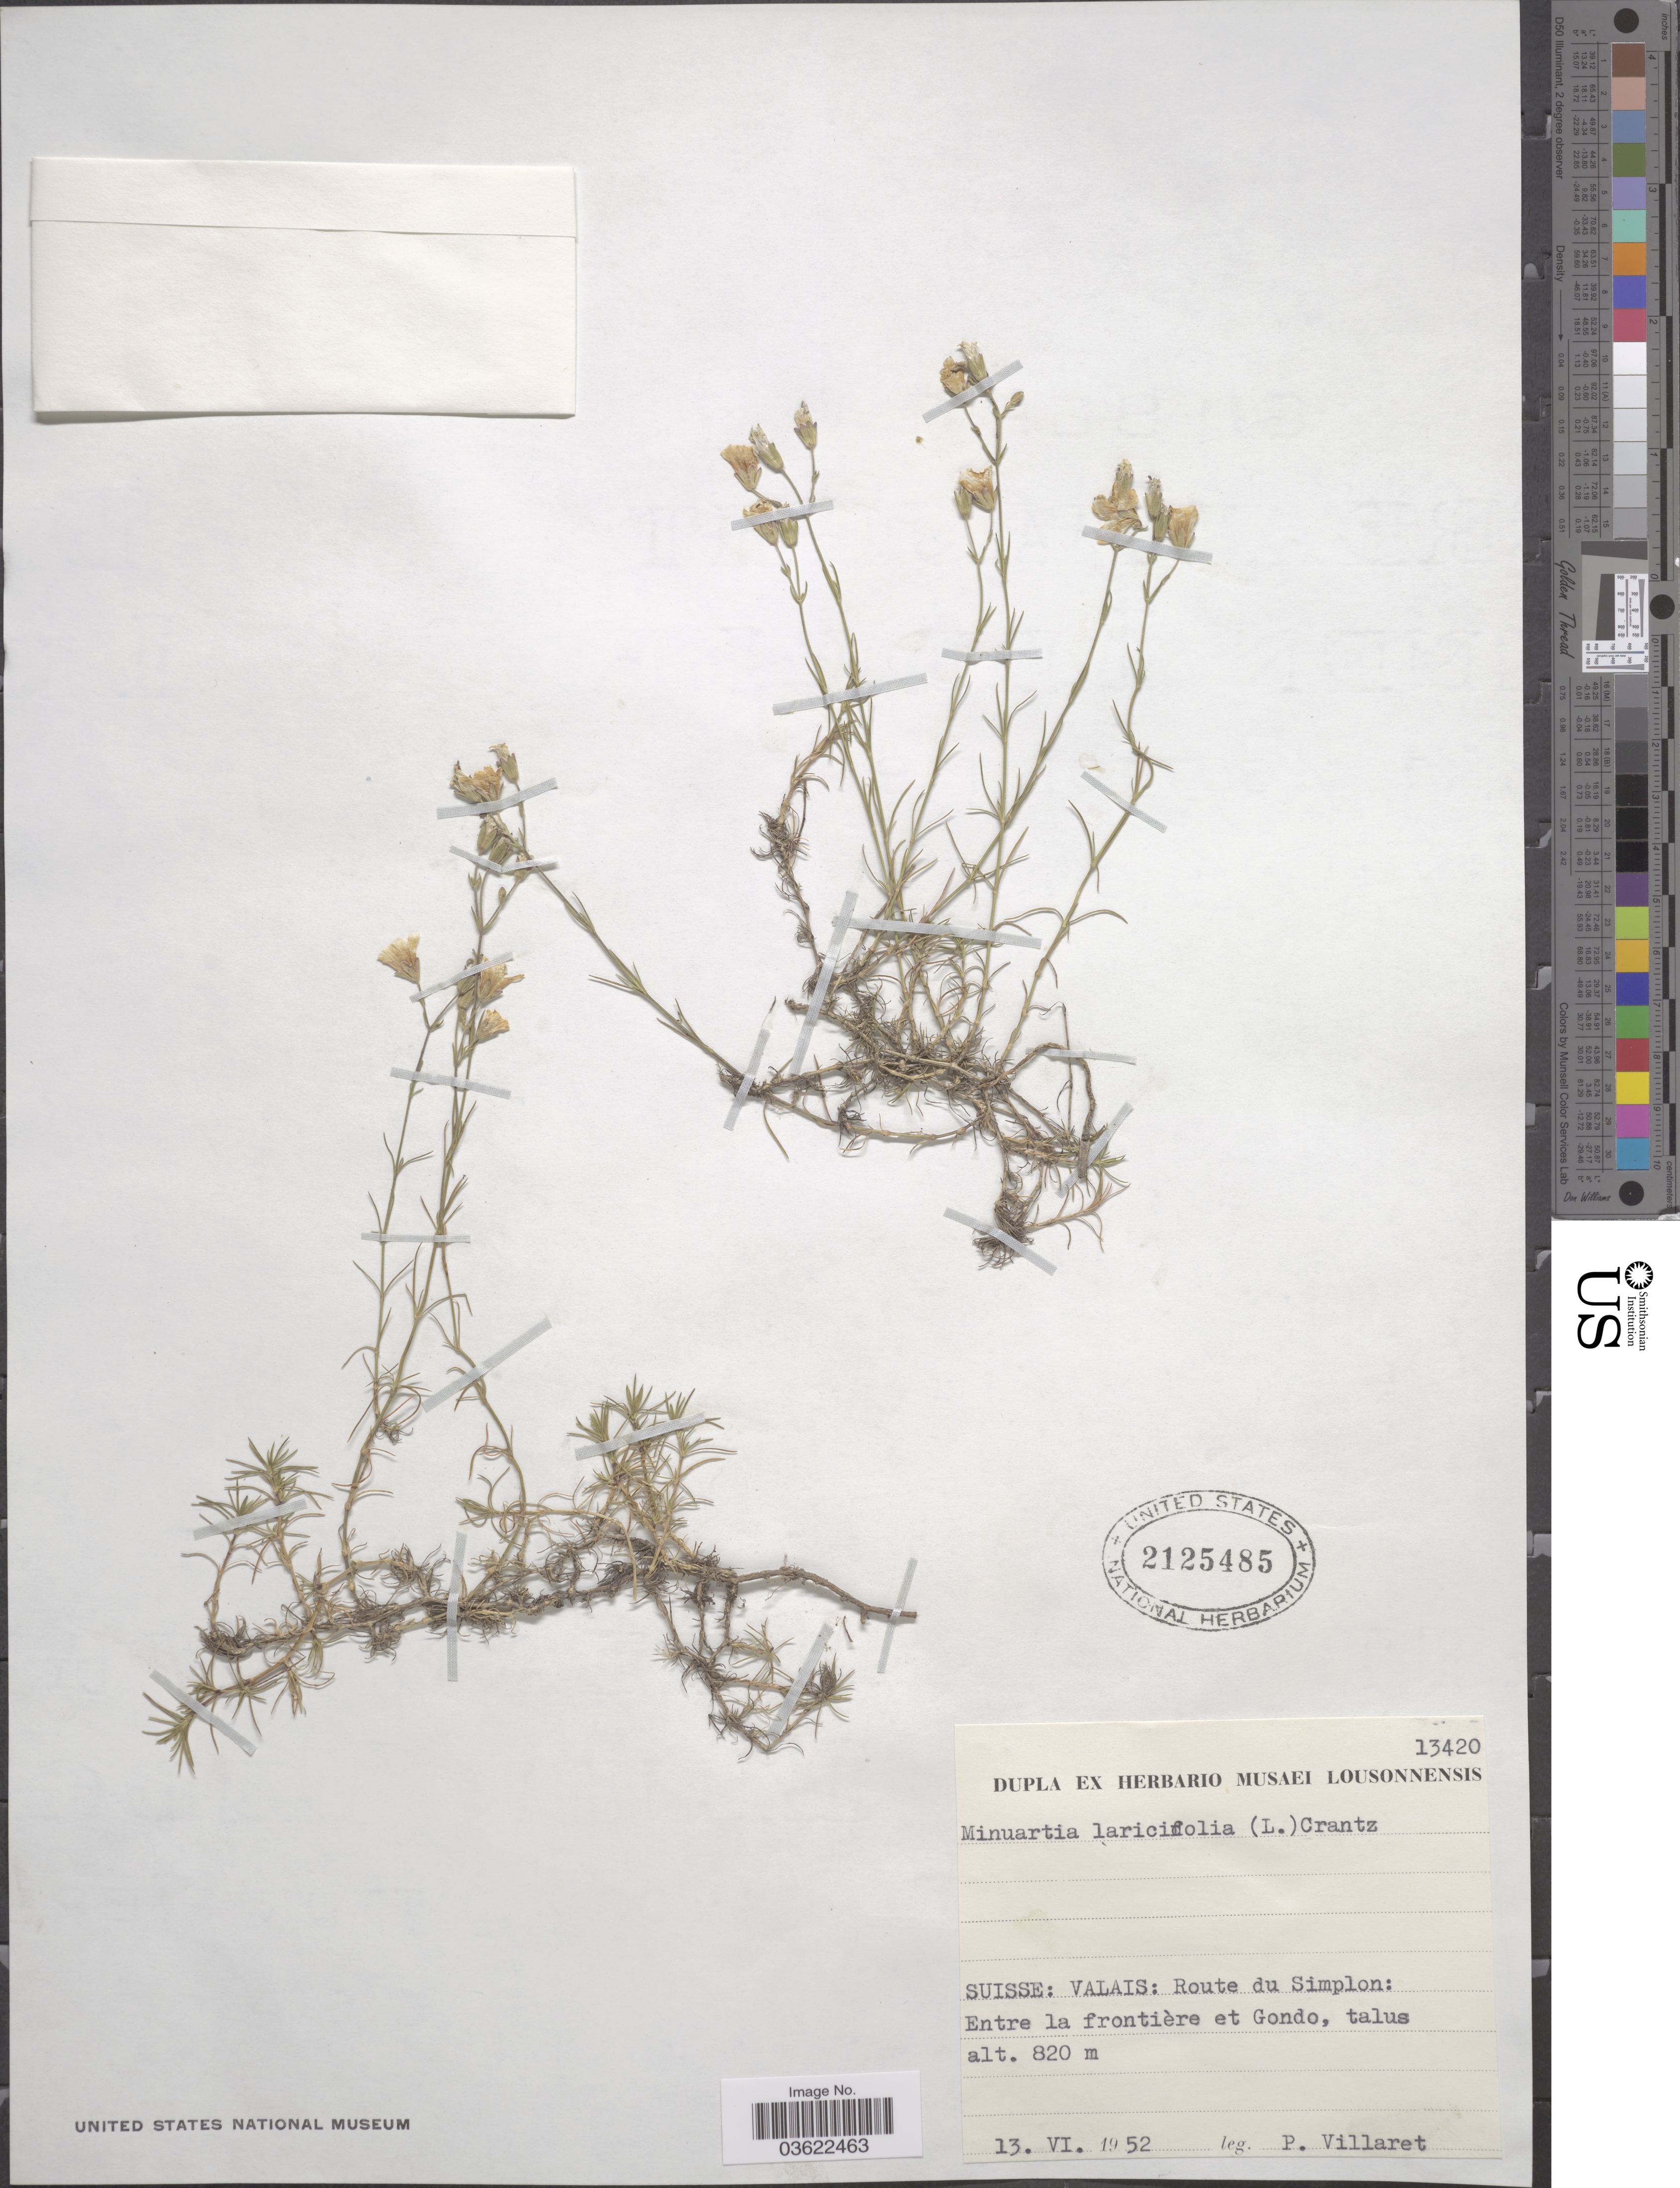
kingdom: Plantae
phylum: Tracheophyta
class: Magnoliopsida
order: Caryophyllales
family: Caryophyllaceae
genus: Cherleria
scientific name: Cherleria laricifolia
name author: (L.) Iamonico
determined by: Strong, Mark T., (BOT), Smithsonian Institution - National Museum of Natural History (UNITED STATES)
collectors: P. Villaret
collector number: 13420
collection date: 1952-06-13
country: Switzerland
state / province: Valais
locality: Suisse: Route du Simplon: Entre la frontière et Gondo.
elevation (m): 820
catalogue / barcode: US 2125485